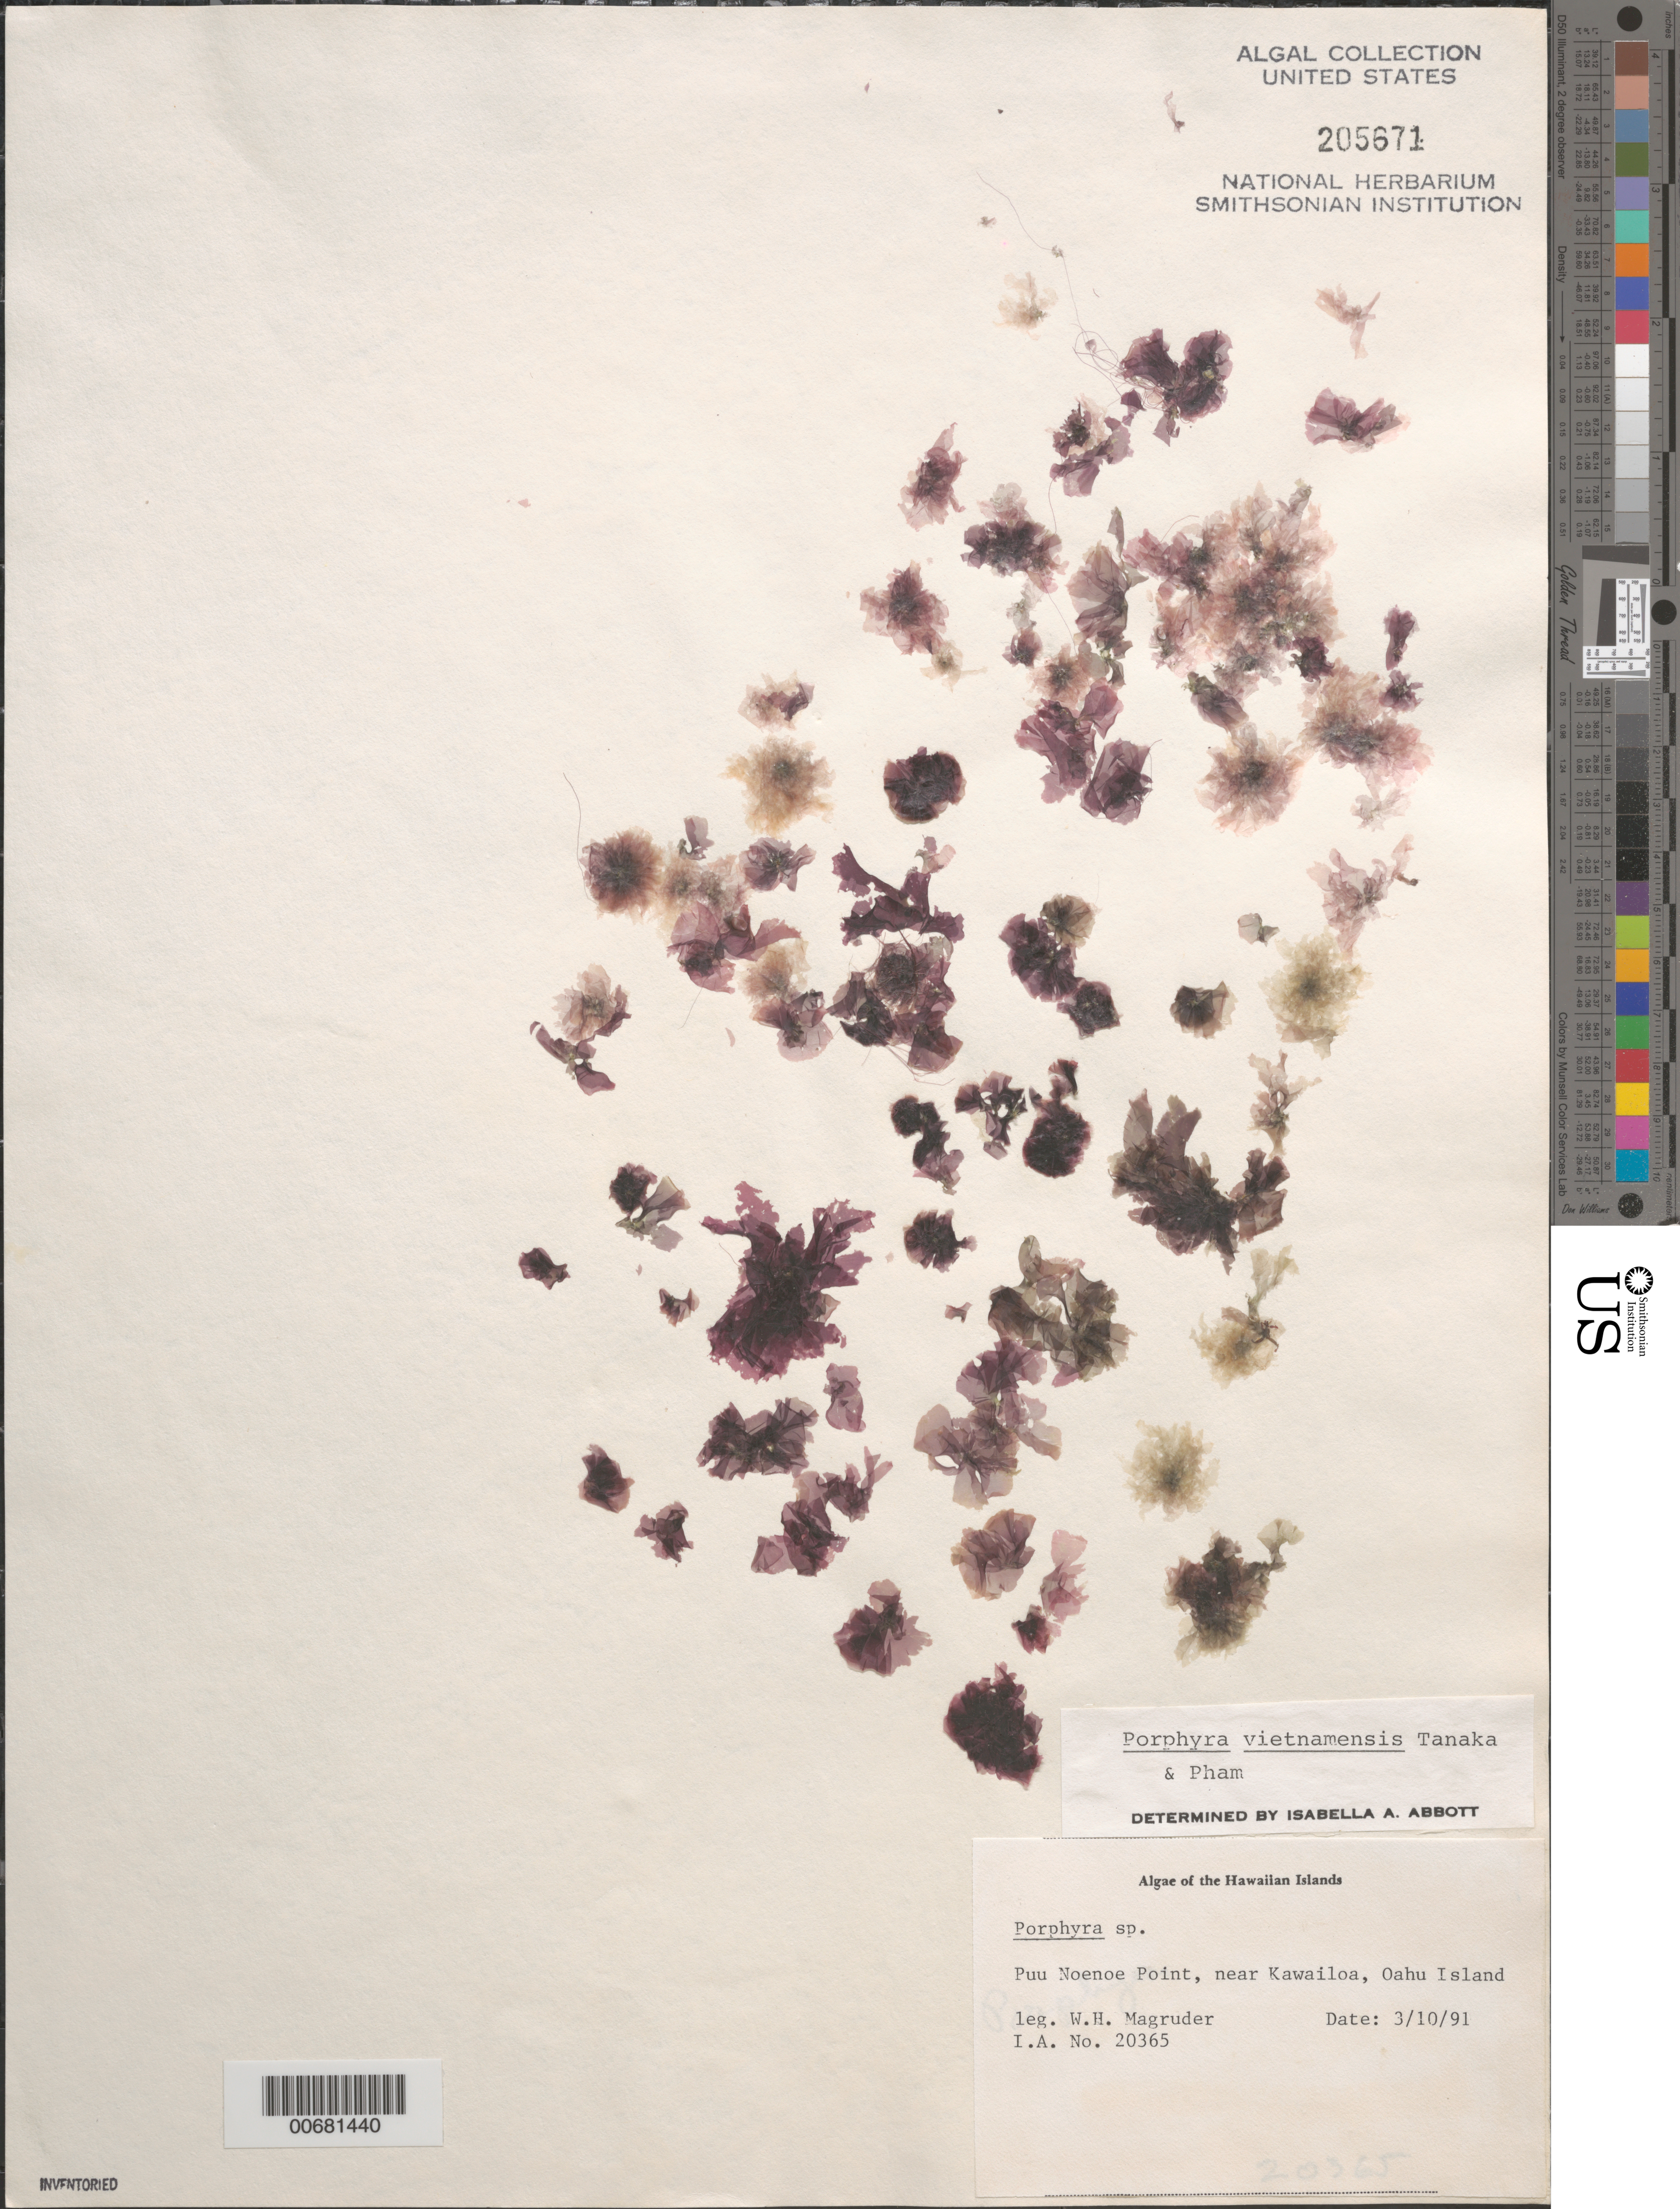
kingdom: Plantae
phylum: Rhodophyta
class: Bangiophyceae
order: Bangiales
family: Bangiaceae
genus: Porphyra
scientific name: Porphyra vietnamensis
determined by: Abbott, Isabella A.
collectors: W. Magruder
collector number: IAA 20365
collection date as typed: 10 Mar 1991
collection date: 1991-03-10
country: United States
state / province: Hawaii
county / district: Honolulu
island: Oahu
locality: Puu Noenoe Point, near Kawailoa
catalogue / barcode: US 205671